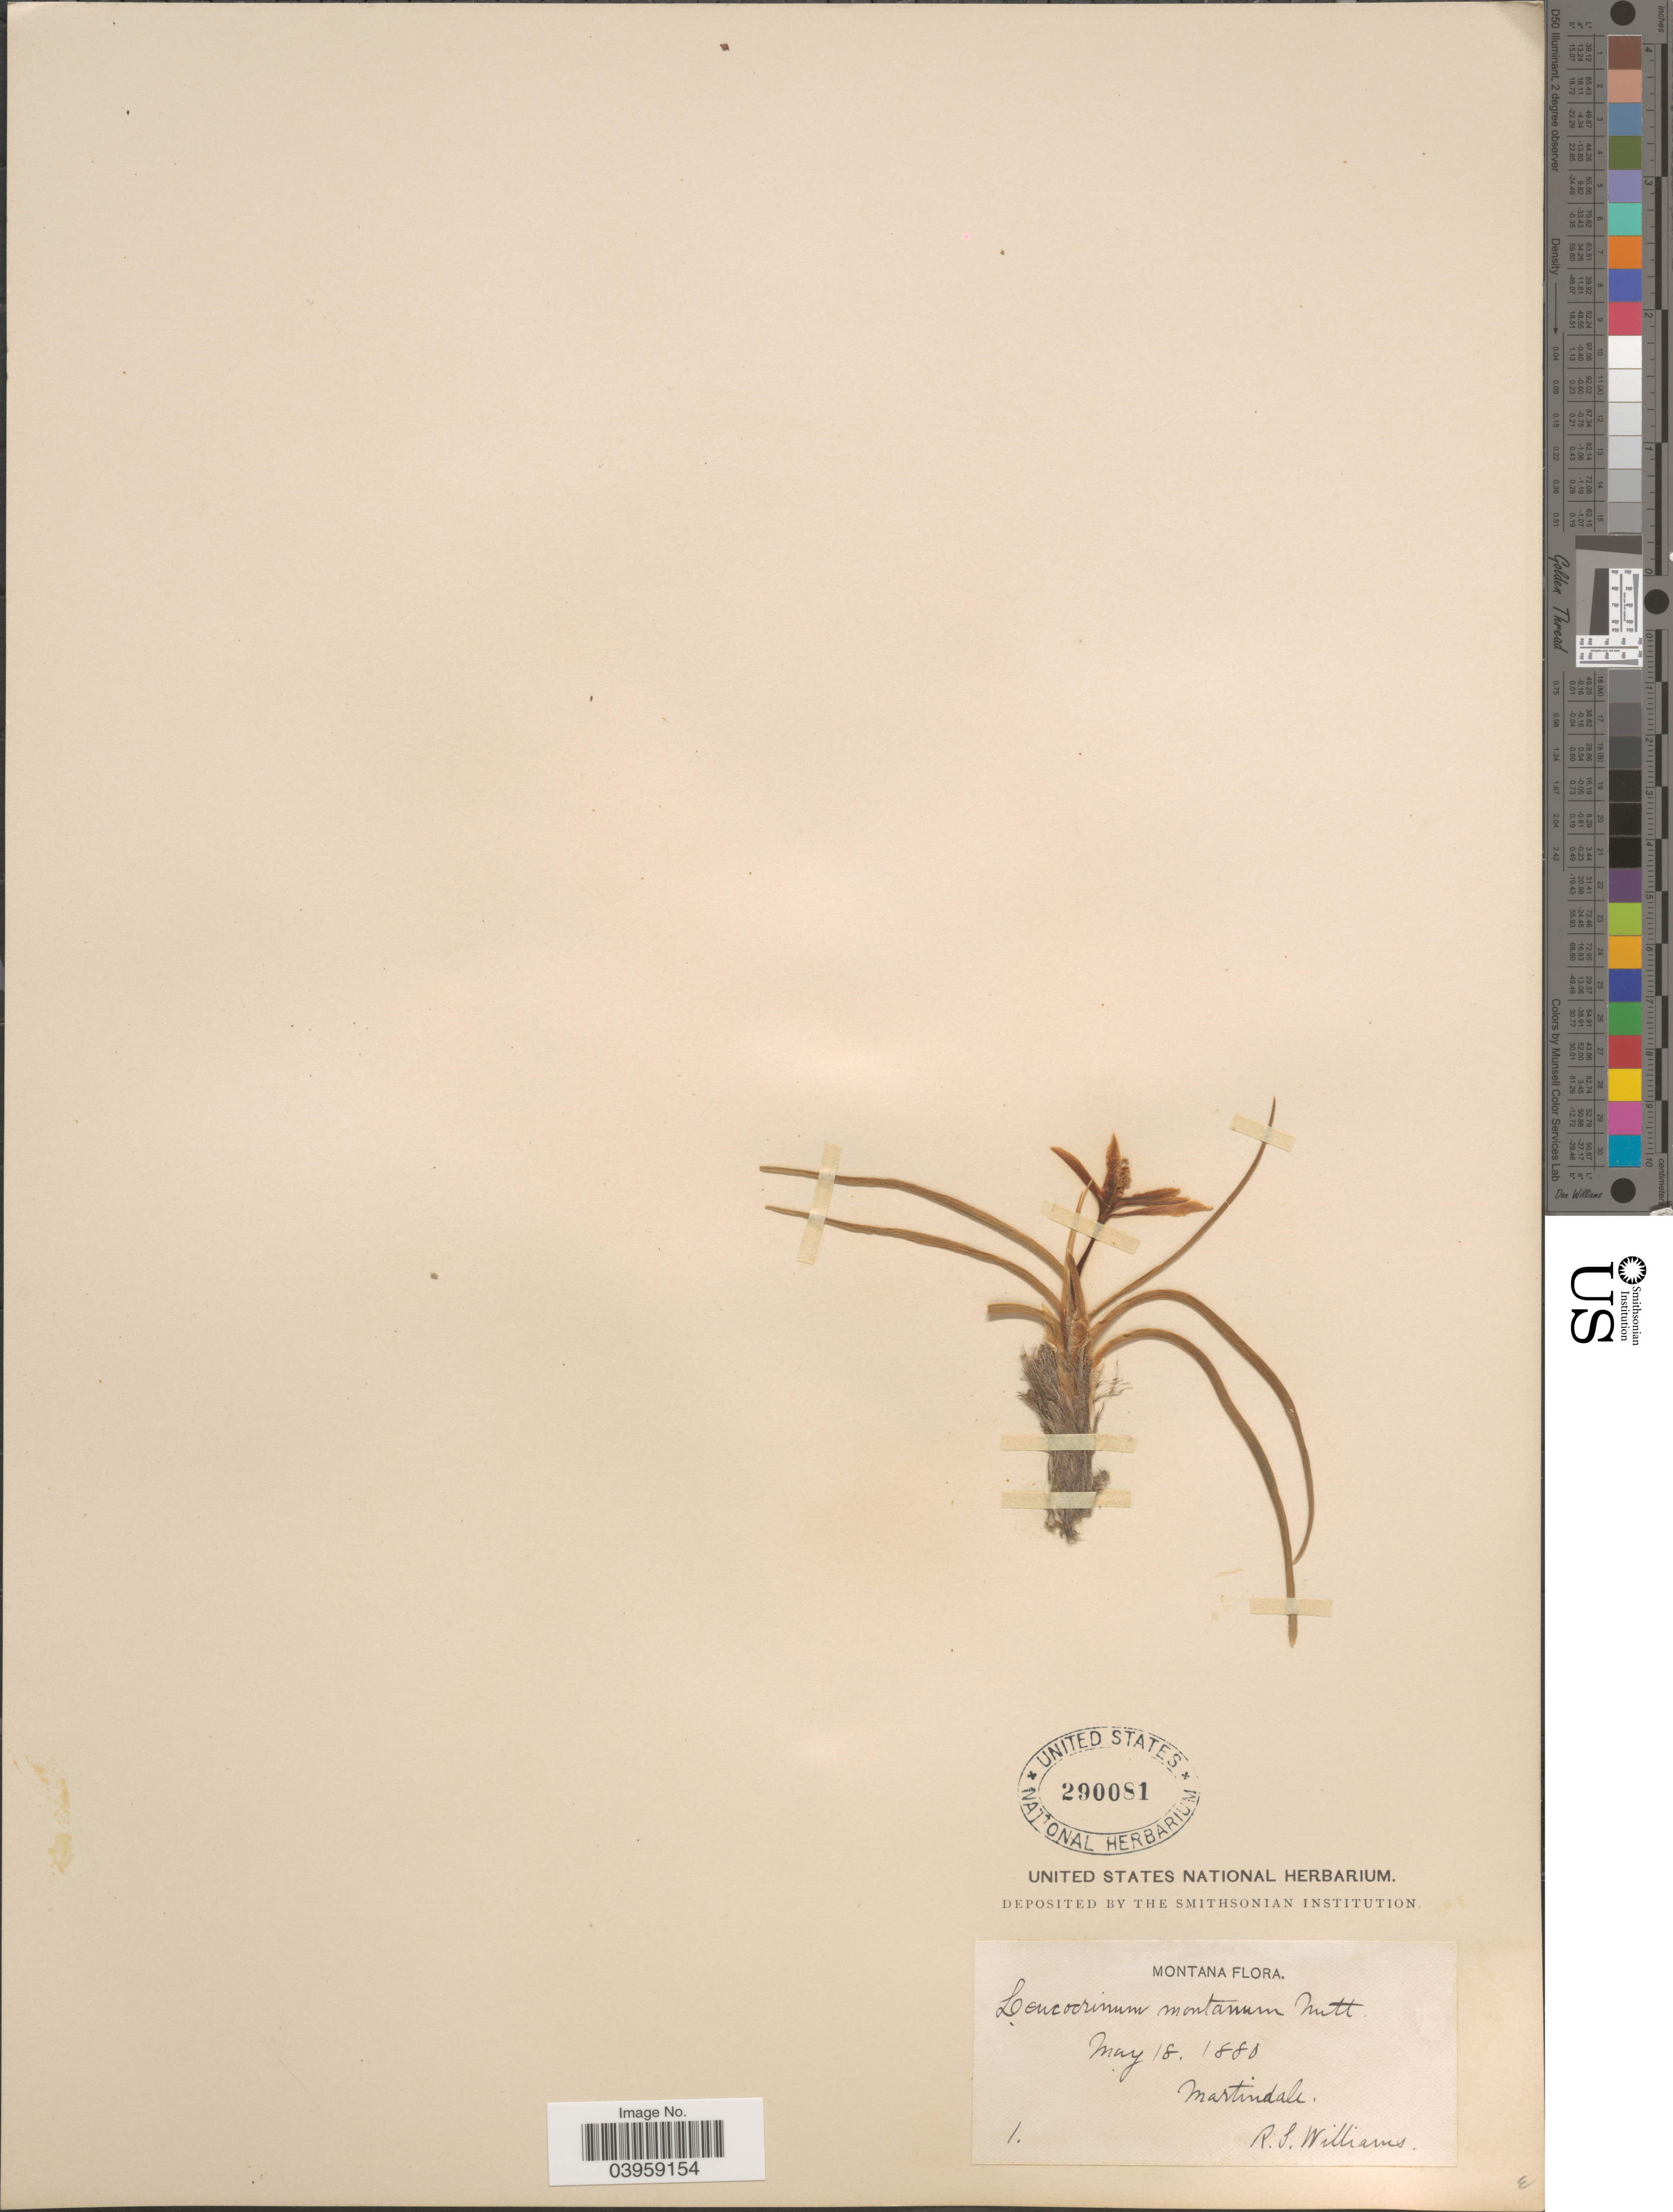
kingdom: Plantae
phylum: Tracheophyta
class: Liliopsida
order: Asparagales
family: Asparagaceae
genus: Leucocrinum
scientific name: Leucocrinum montanum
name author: Nutt.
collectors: R. S. Williams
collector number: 1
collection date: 1880-05-18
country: United States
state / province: Montana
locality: Martindale.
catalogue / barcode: US 290081